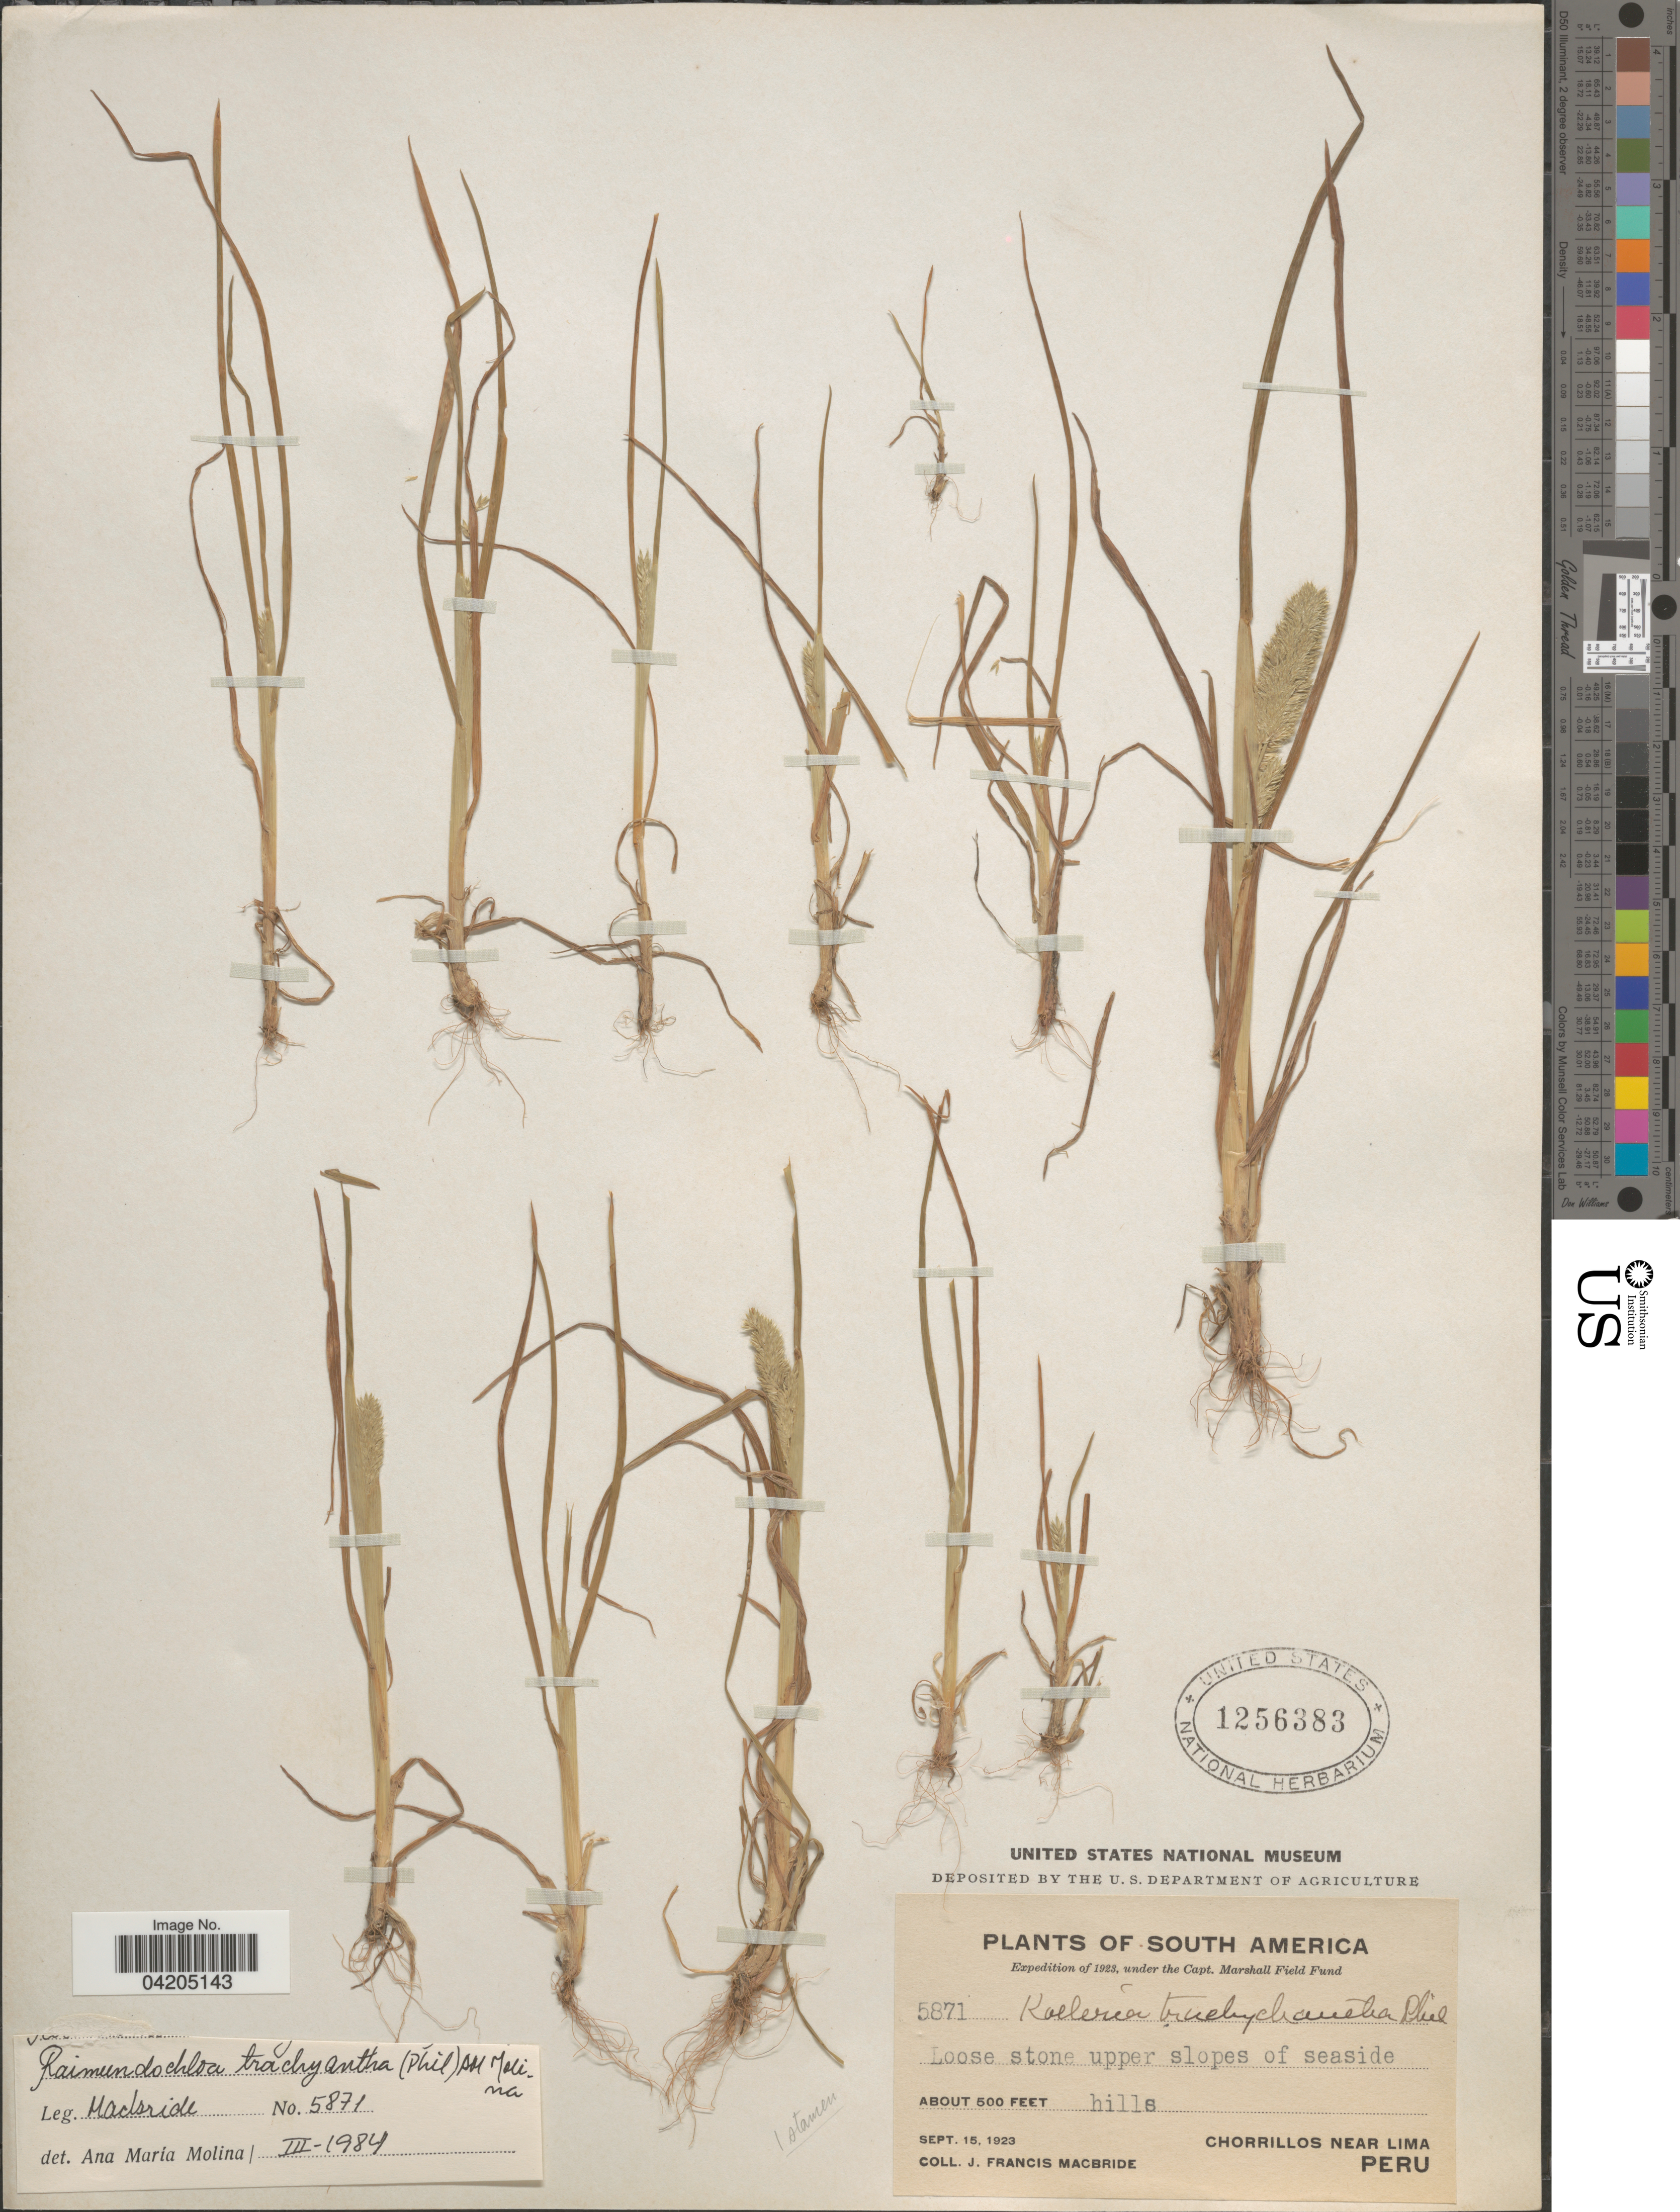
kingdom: Plantae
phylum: Tracheophyta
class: Liliopsida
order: Poales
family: Poaceae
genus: Poa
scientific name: Poa ana-molinae Soreng & L.J.Gillespie, nom. nov. in prep.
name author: Soreng & L.J. Gillespie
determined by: Soreng, Robert J., Research Associate (BOT), Smithsonian Institution - National Museum of Natural History (UNITED STATES)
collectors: J. F. Macbride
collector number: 5871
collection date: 1923-09-15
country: Peru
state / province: Lima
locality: Expedition of 1923. Loose stone upper slopes of seaside hills. Chorrillos near Lima.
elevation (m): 152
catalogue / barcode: US 1256383